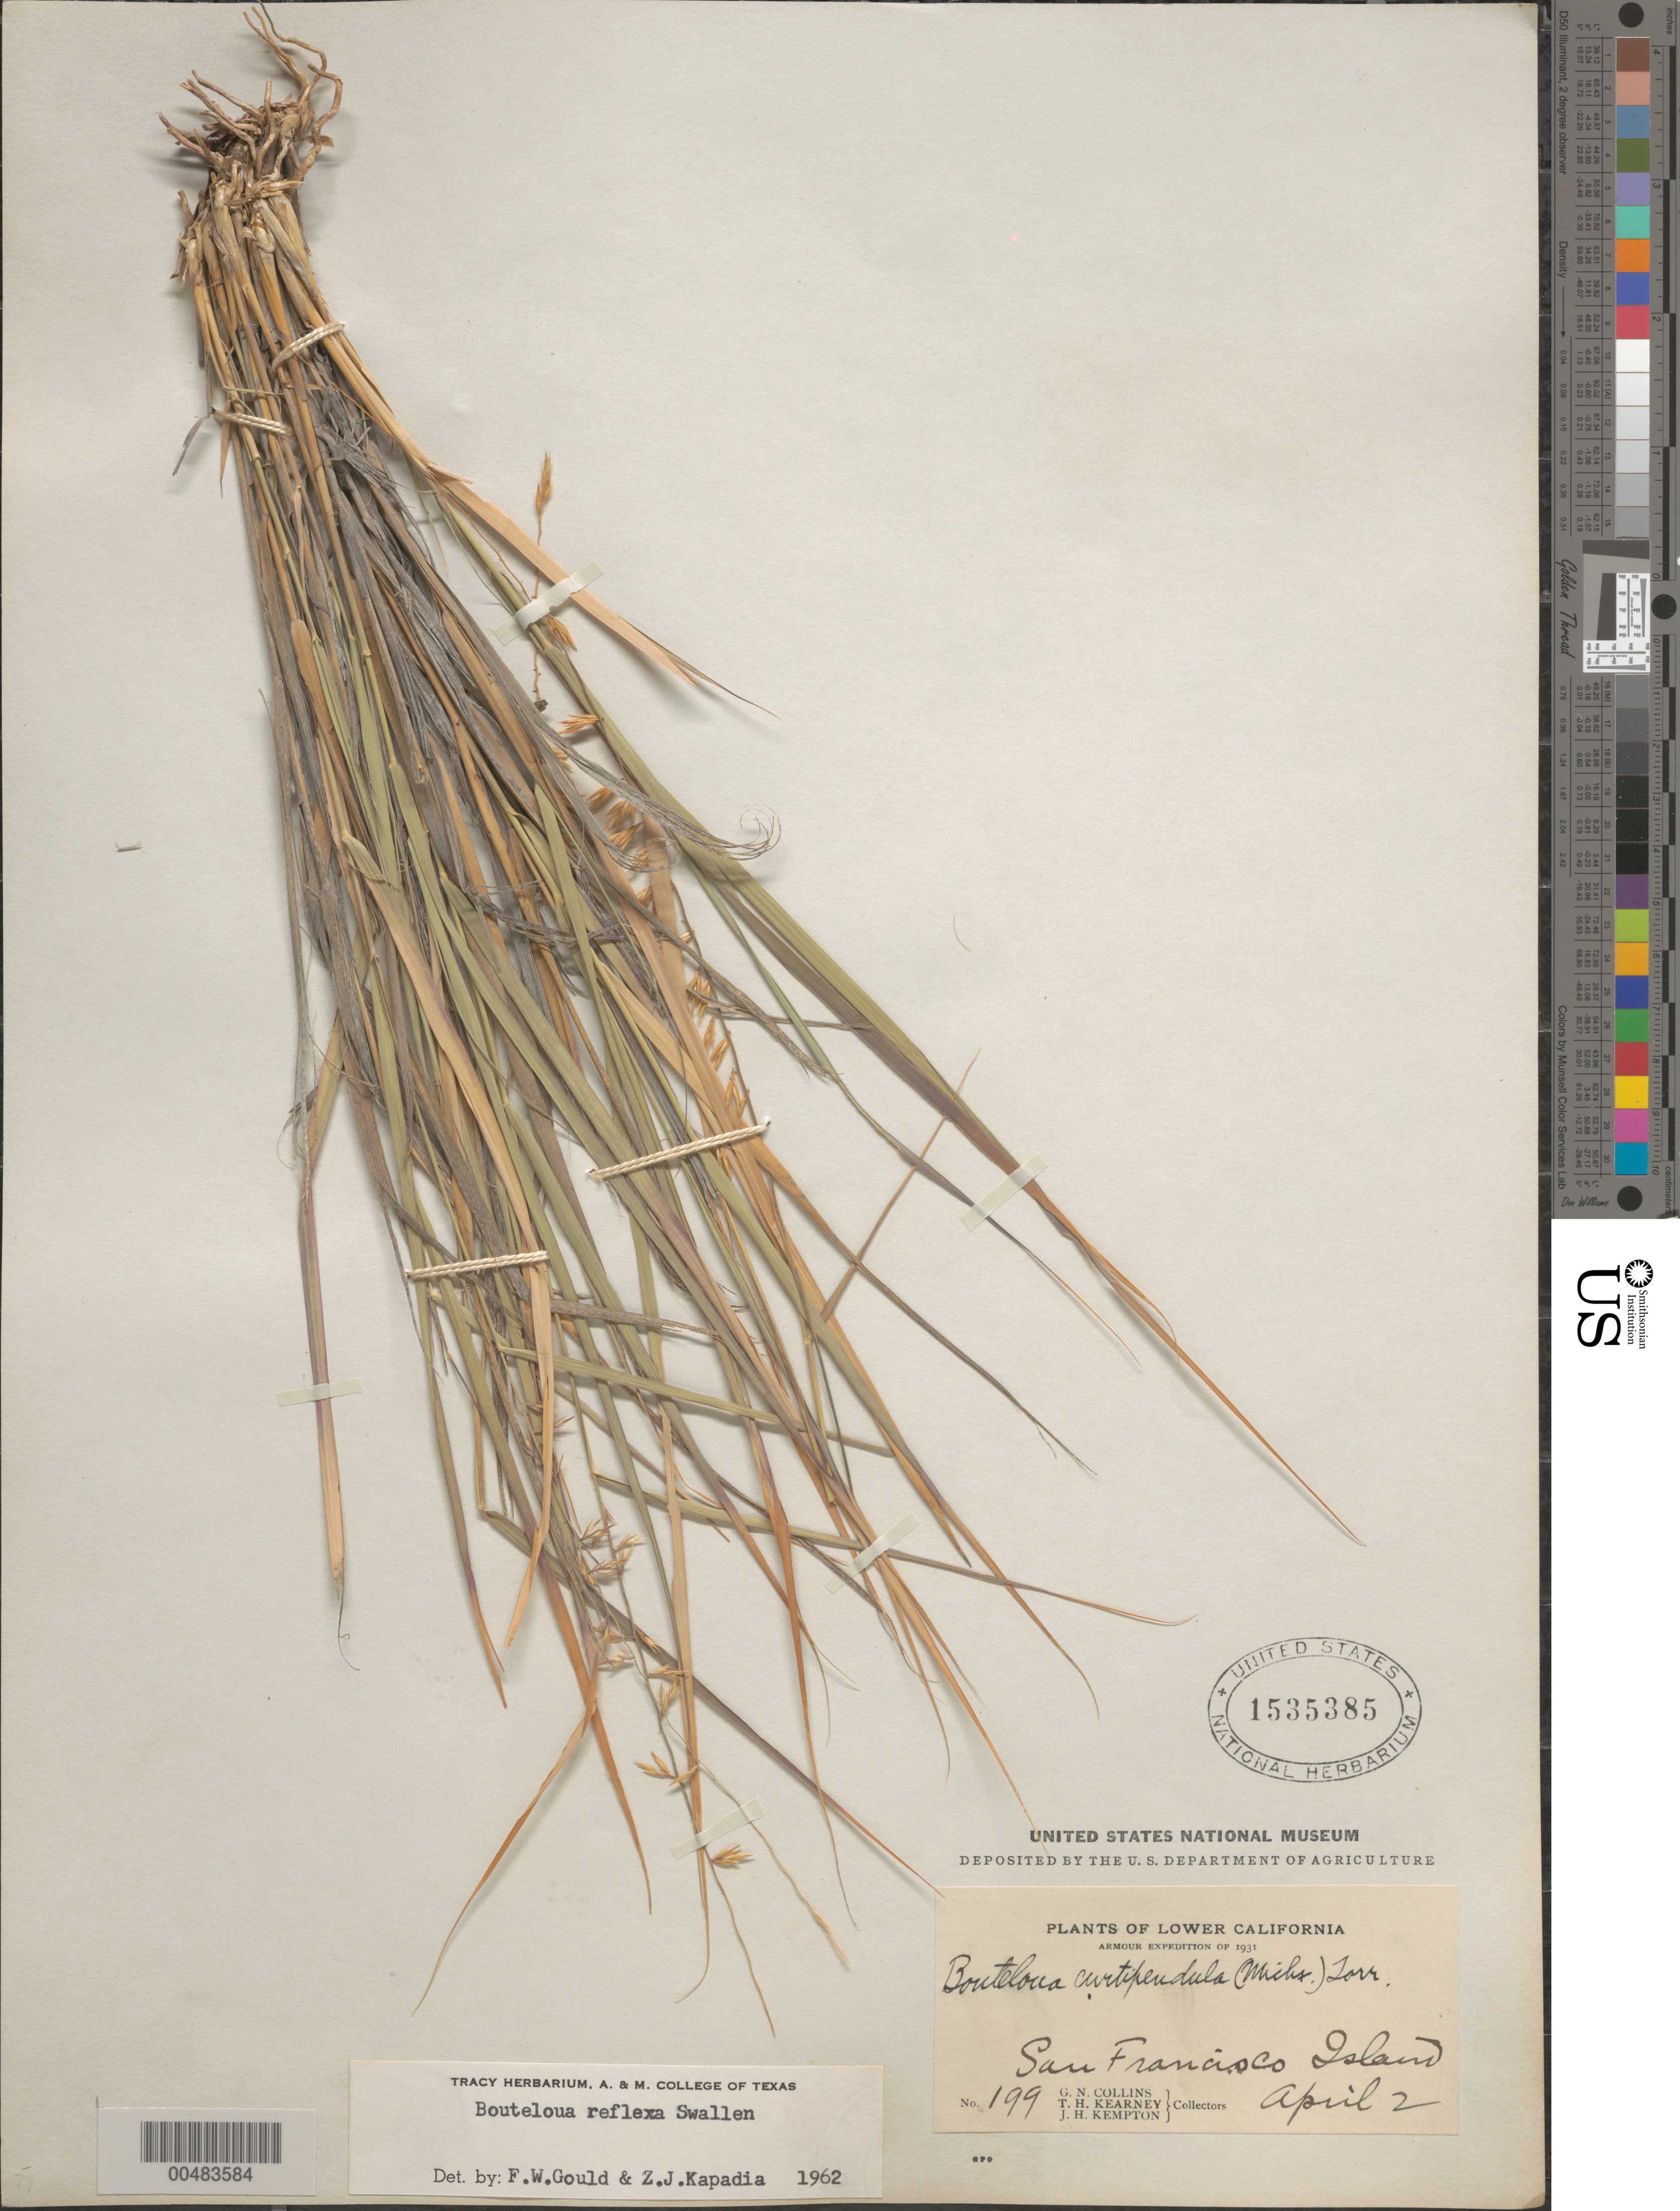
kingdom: Plantae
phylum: Tracheophyta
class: Liliopsida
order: Poales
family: Poaceae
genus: Bouteloua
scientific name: Bouteloua reflexa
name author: Swallen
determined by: Gould, F. W.; Kapadia, Zarir J.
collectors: G. Collins, T. H. Kearney & J. H. Kempton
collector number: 199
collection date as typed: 2 Apr 1931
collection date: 1931-04-02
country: Mexico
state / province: Baja California Norte / Baja California Sur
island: San Francisco Island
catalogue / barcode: US 1535385